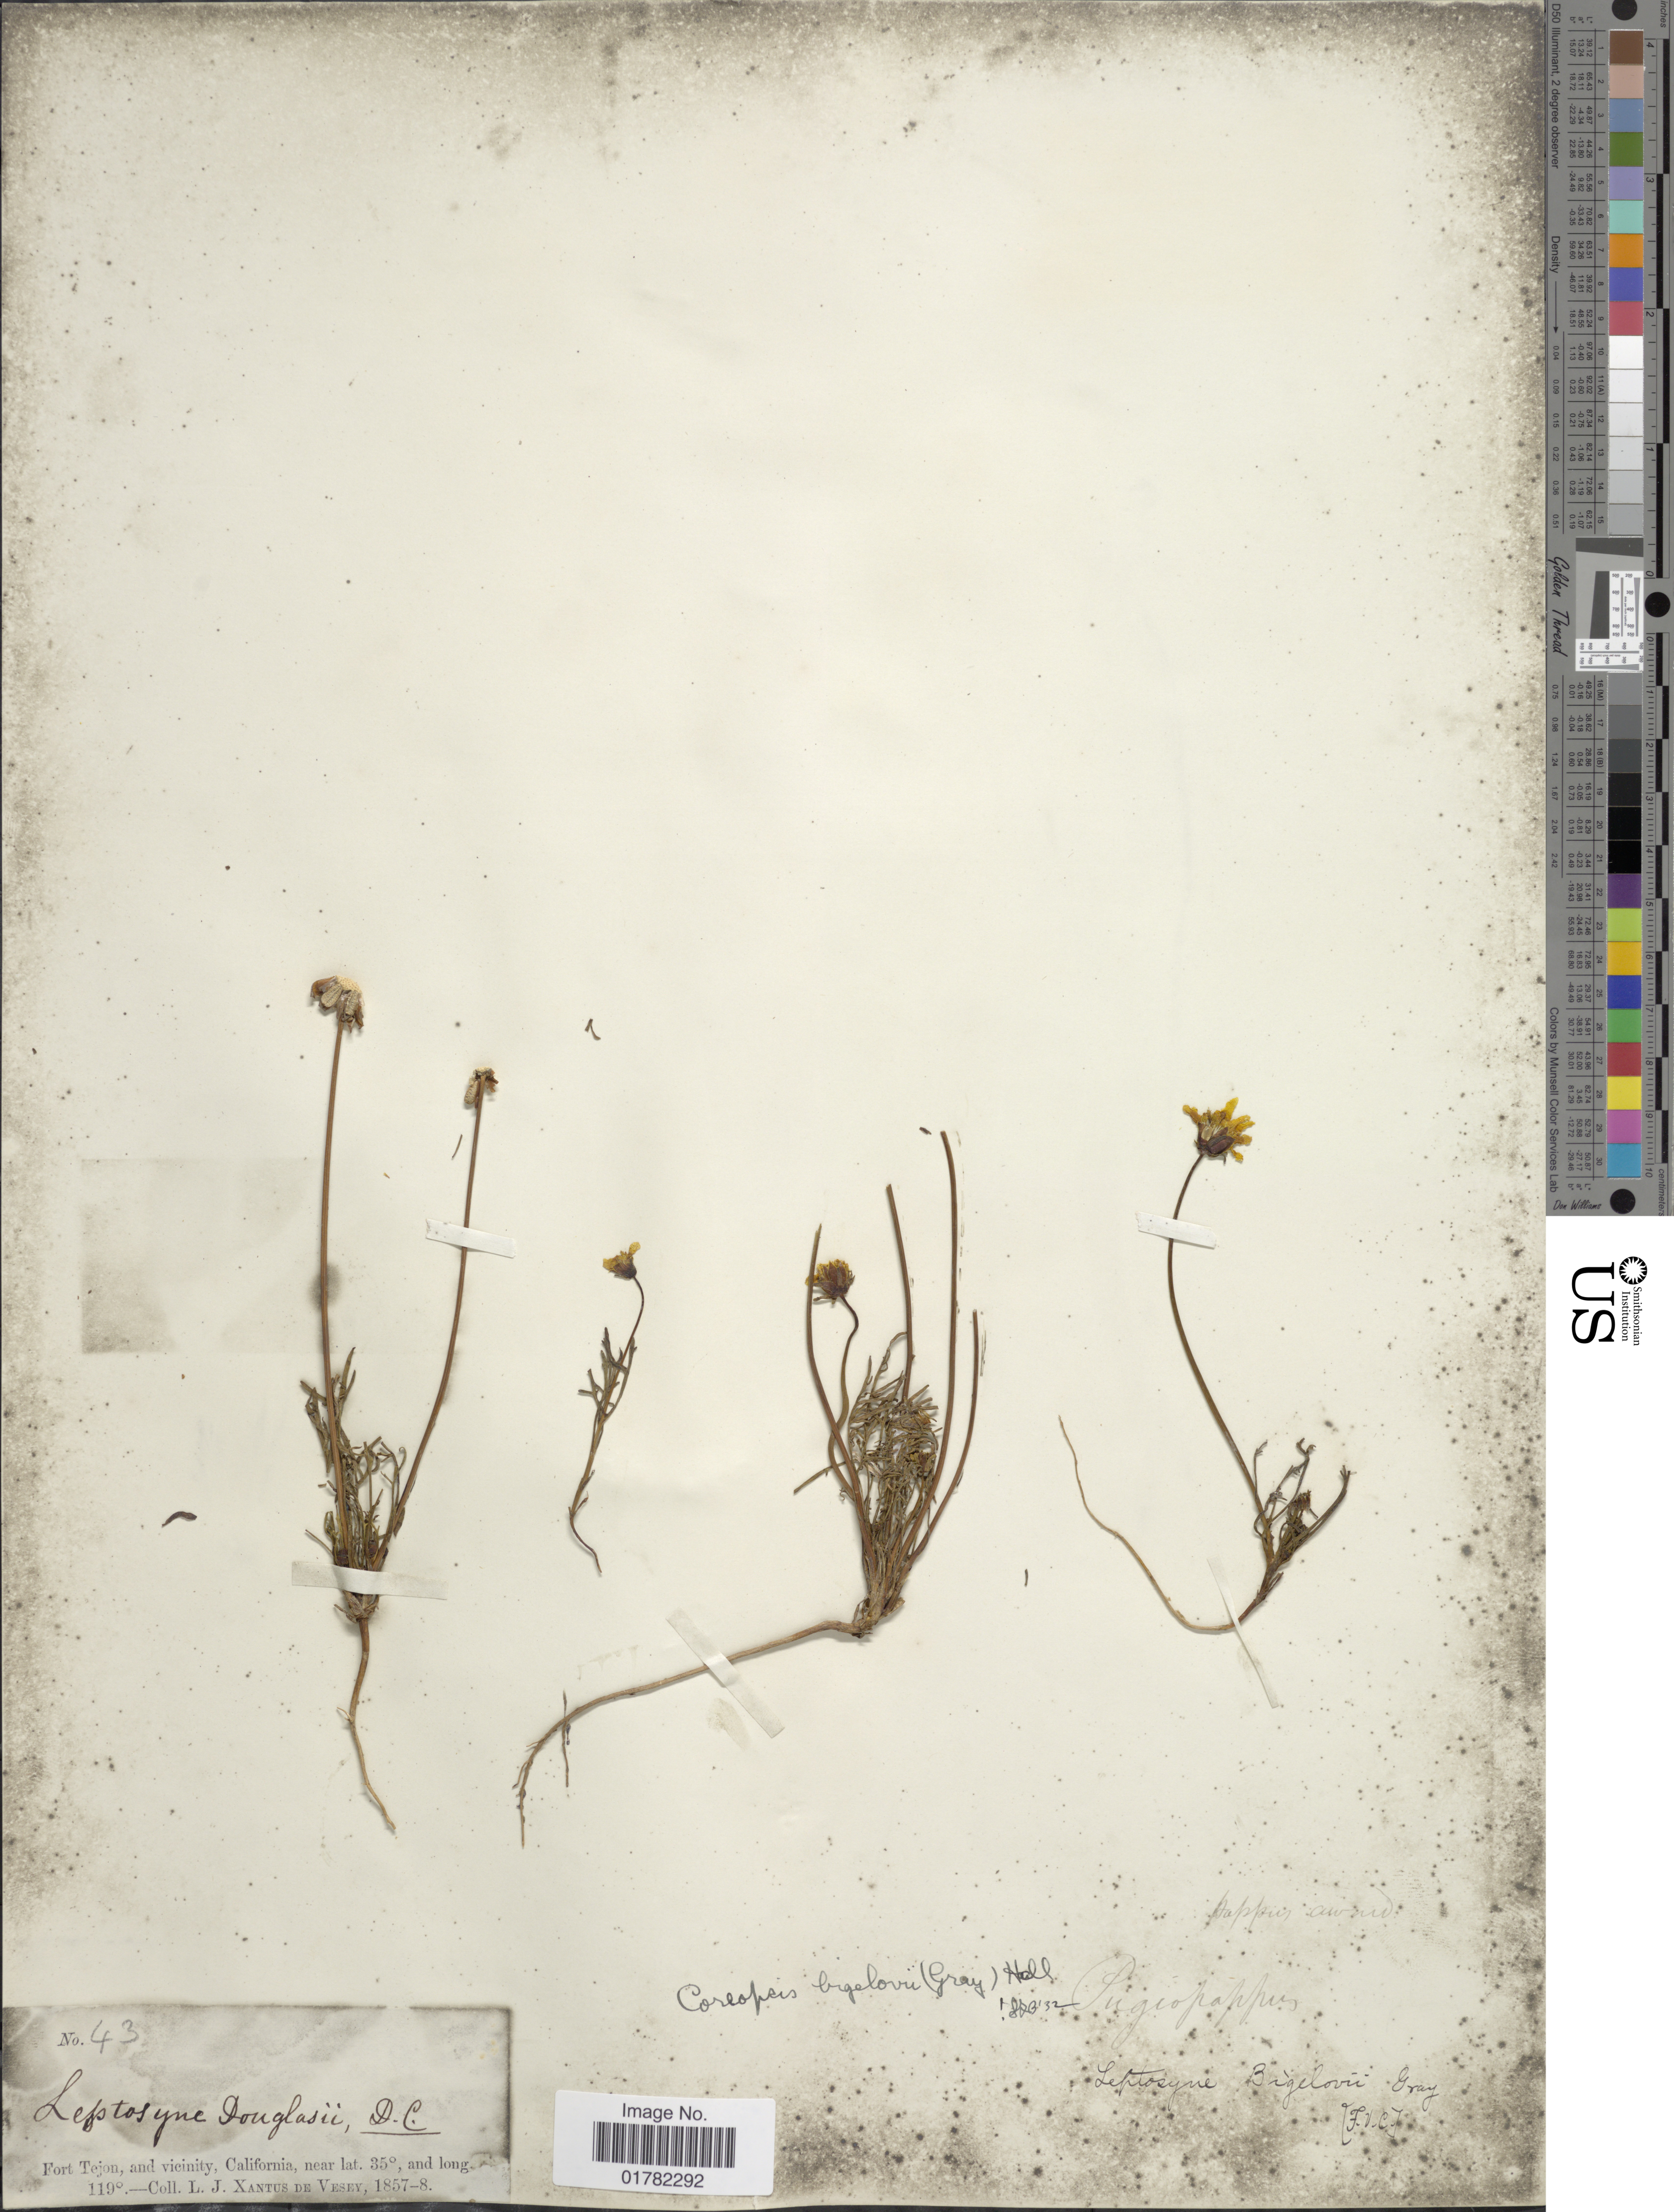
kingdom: Plantae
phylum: Tracheophyta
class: Magnoliopsida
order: Asterales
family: Asteraceae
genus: Coreopsis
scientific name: Coreopsis bigelovii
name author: (A. Gray) Voss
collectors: L. Xantus de Vesey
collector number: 43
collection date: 1857/1888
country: United States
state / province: California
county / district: Kern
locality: Fort Tejon, and vicinity